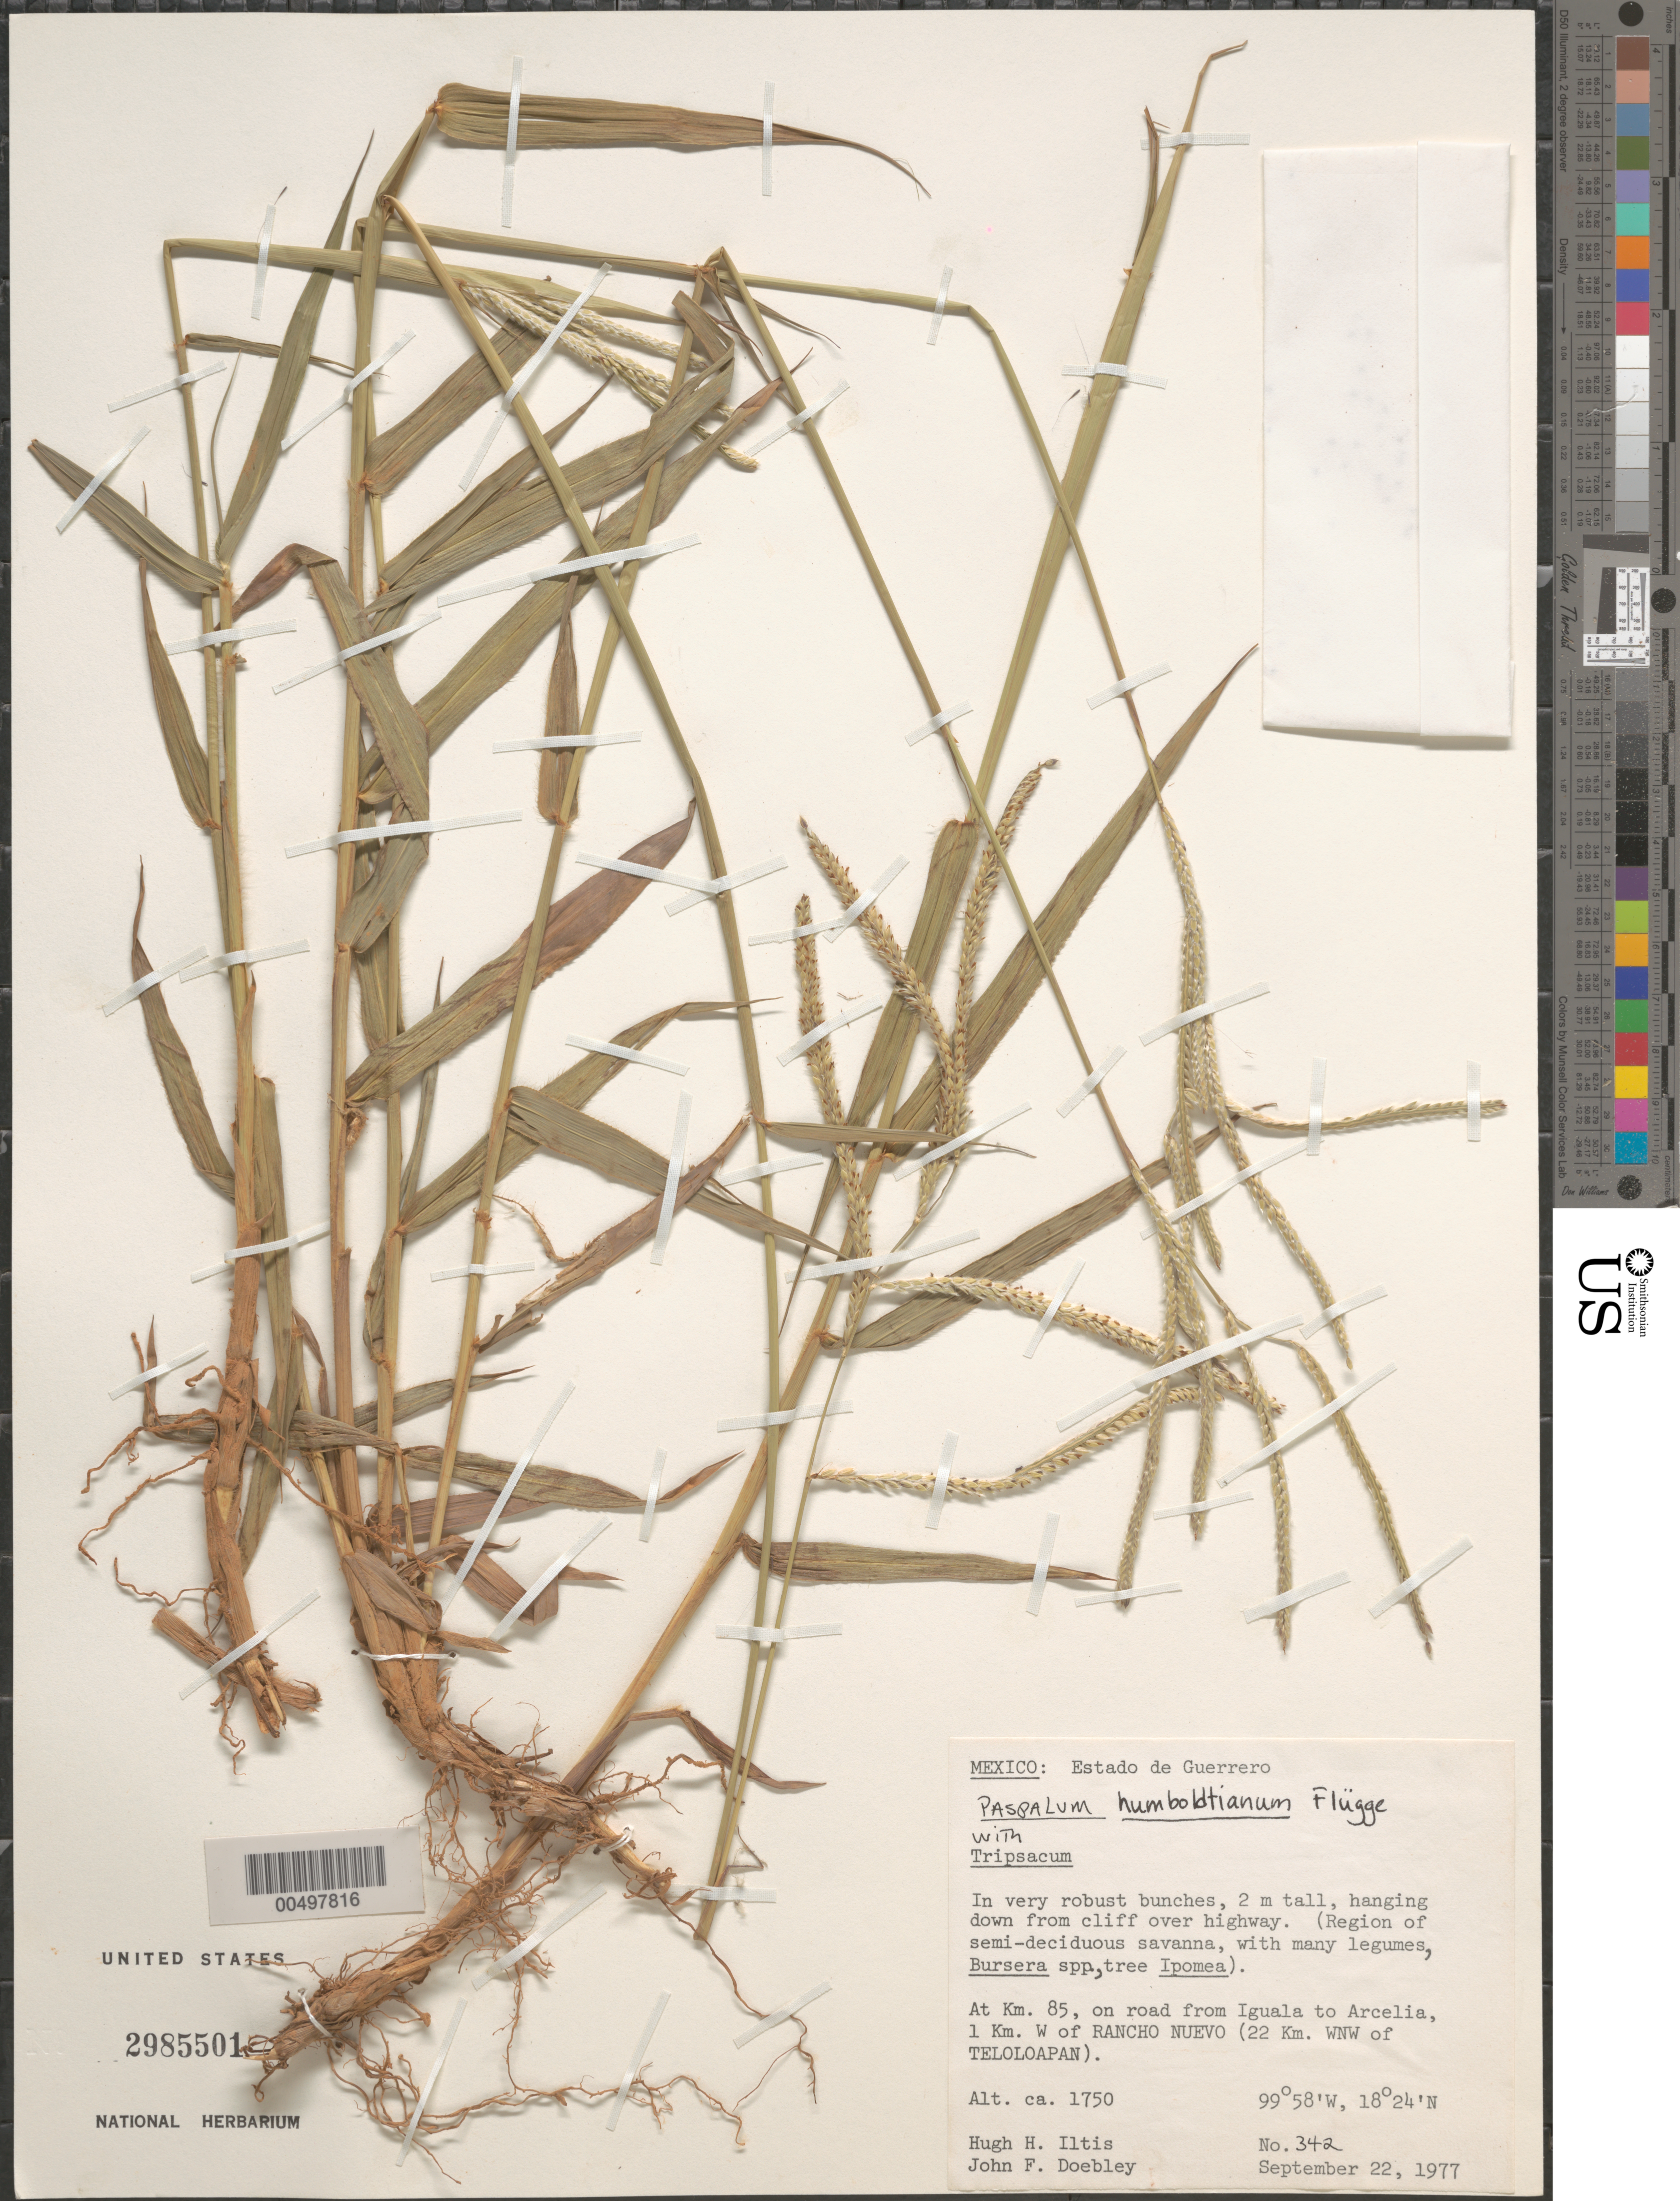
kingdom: Plantae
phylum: Tracheophyta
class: Liliopsida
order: Poales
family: Poaceae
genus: Paspalum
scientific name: Paspalum humboldtianum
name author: Flüggé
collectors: H. H. Iltis & J. F. Doebley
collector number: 342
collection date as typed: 22 Sep 1977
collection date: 1977-09-22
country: Mexico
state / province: Guerrero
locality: At Km 85, on rd from Iguala to Arcelia, 1 km W of Rancho Nuevo (22 km WNW of Teloloapan)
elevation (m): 1750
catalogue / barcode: US 2985501